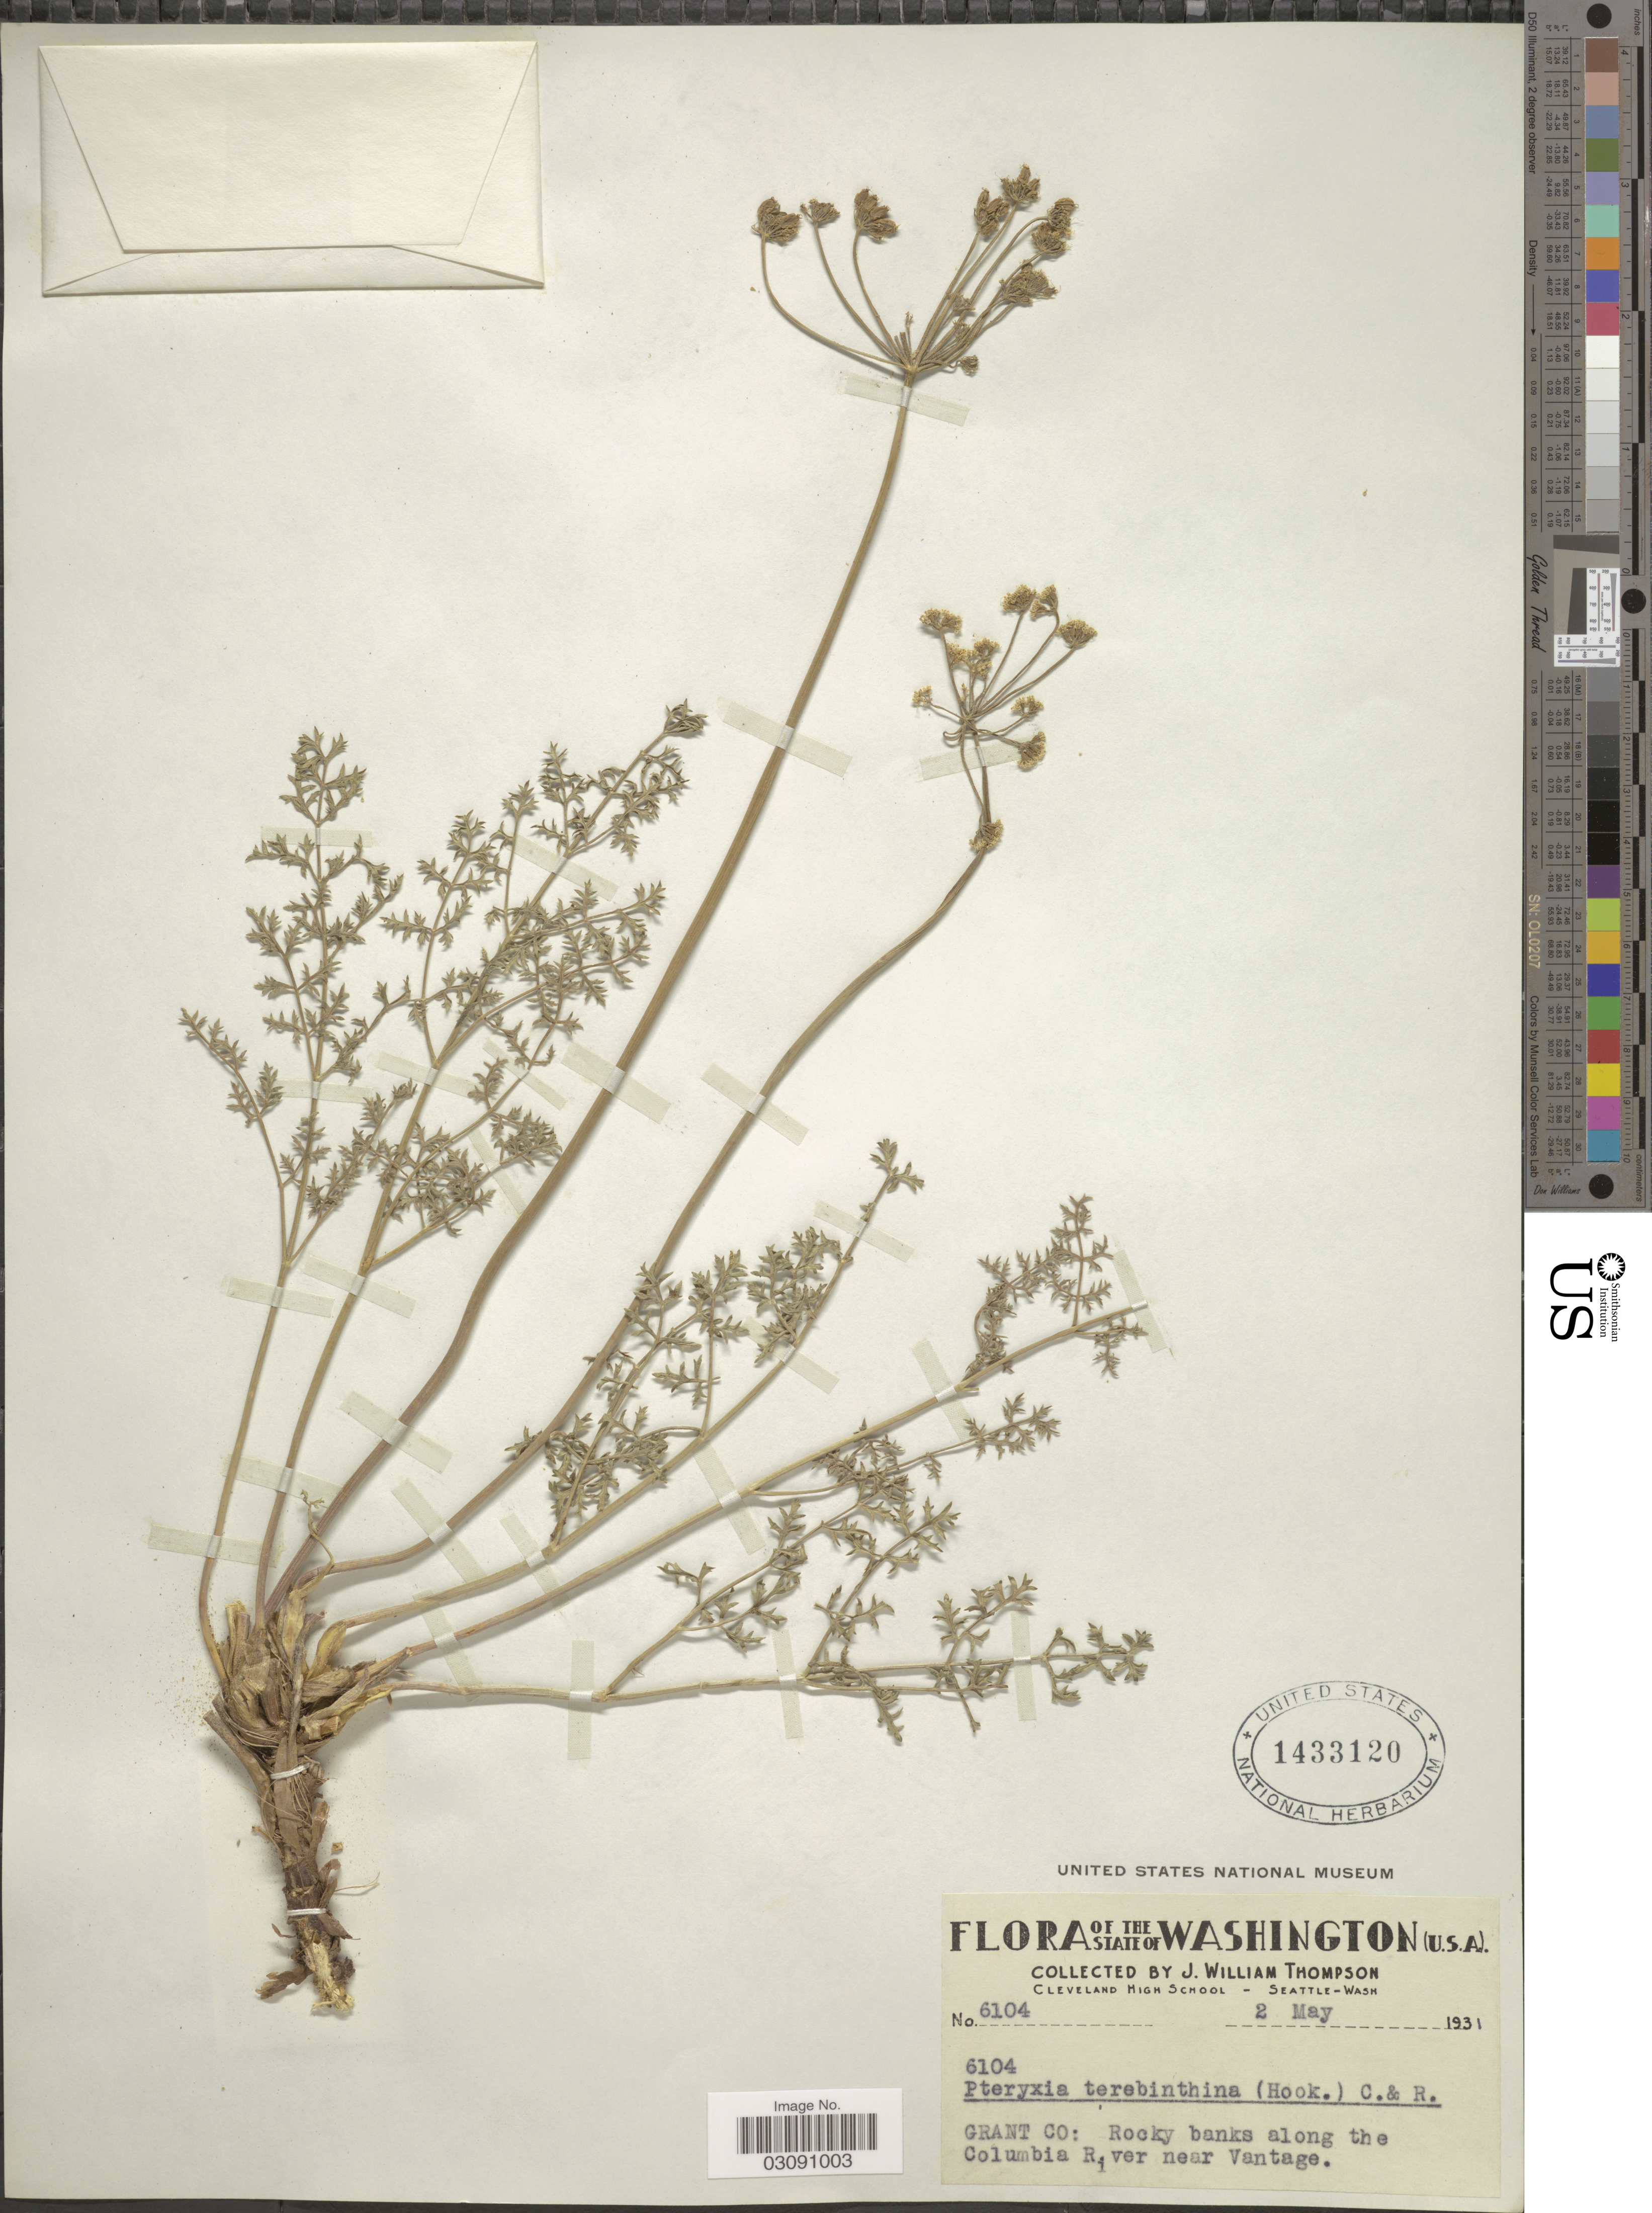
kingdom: Plantae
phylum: Tracheophyta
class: Magnoliopsida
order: Apiales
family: Apiaceae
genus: Pteryxia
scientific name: Pteryxia terebinthina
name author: (Hook.) J.M. Coult. & Rose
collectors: J. W. Thompson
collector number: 6104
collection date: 1931-05-02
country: United States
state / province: Washington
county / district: Grant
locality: Grant Co: Rocky banks along the Columbia River near Vantage.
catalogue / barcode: US 1433120